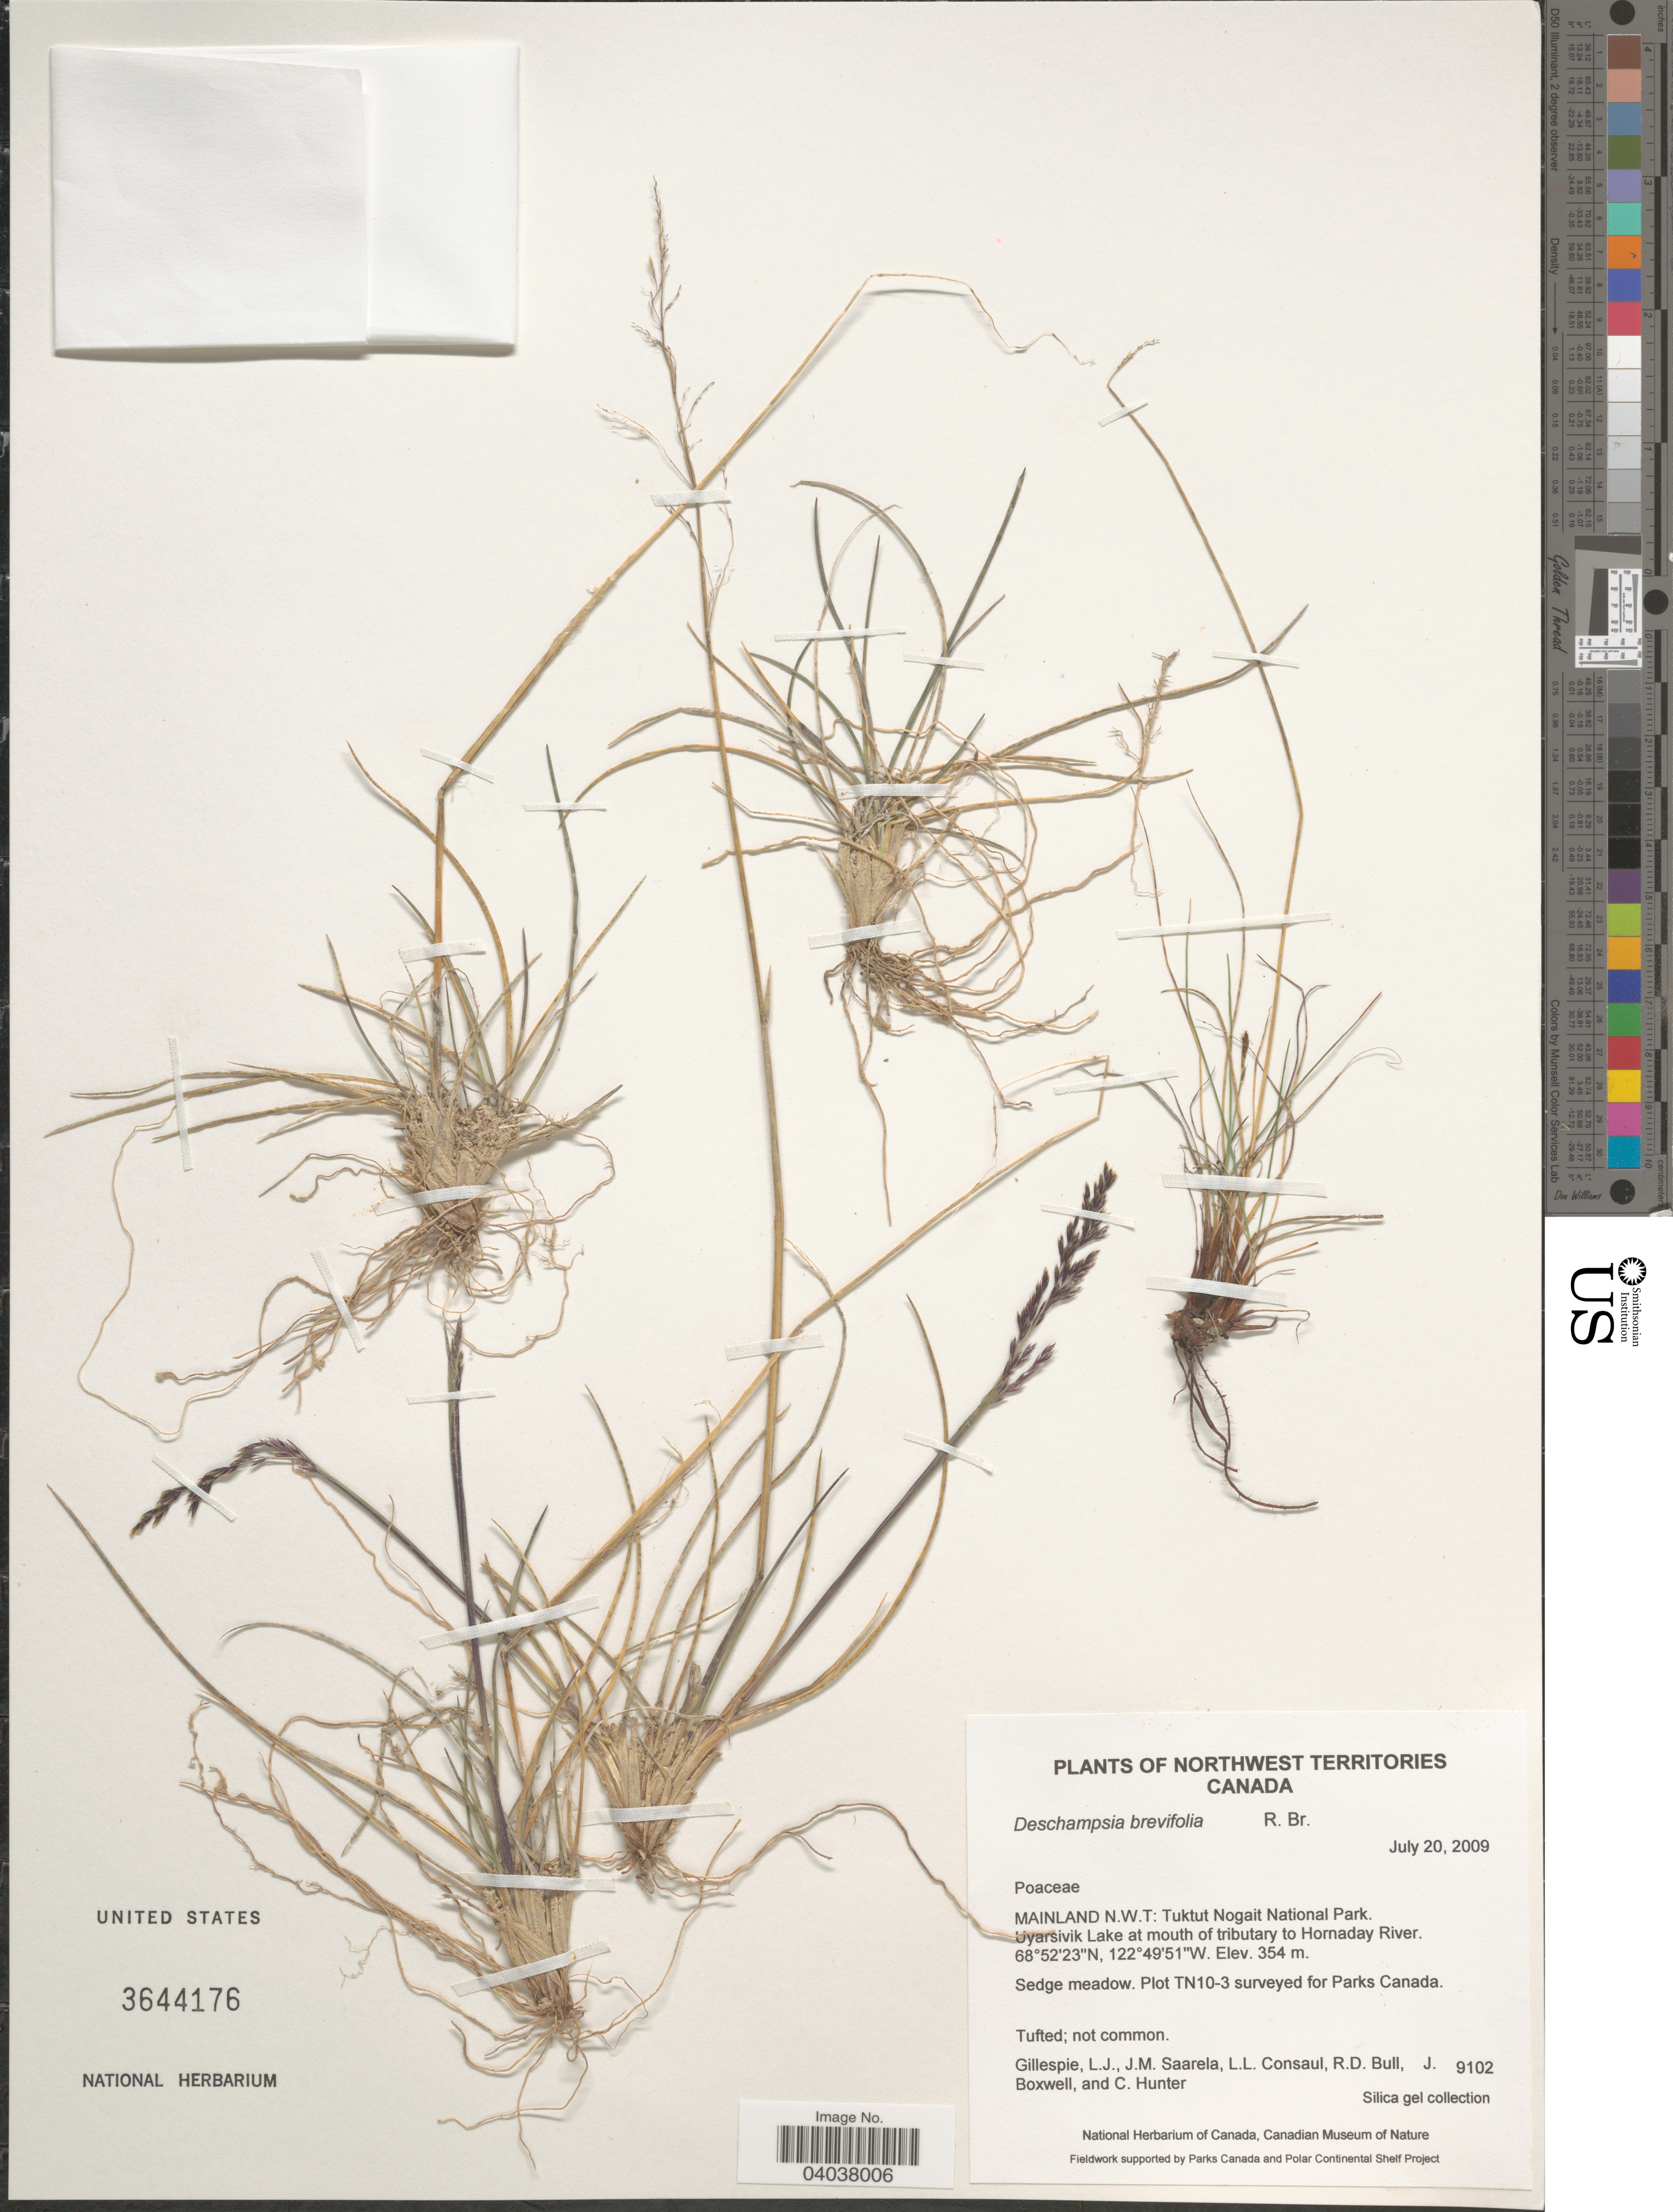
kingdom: Plantae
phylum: Tracheophyta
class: Liliopsida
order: Poales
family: Poaceae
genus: Deschampsia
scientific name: Deschampsia brevifolia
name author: R. Br. in Parry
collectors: L. Gillespie, J. Saarela, L. Consaul, R. Bull & et al.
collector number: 9102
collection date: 2009-07-20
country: Canada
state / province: Northwest Territories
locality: Mainland N.W.T: Tuktut Nogait National Park. Uyarsivik Lake at mouth of tributary to Hornaday River. Plot TN10-3 surveyed for Parks Canada.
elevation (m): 354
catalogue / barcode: US 3644176